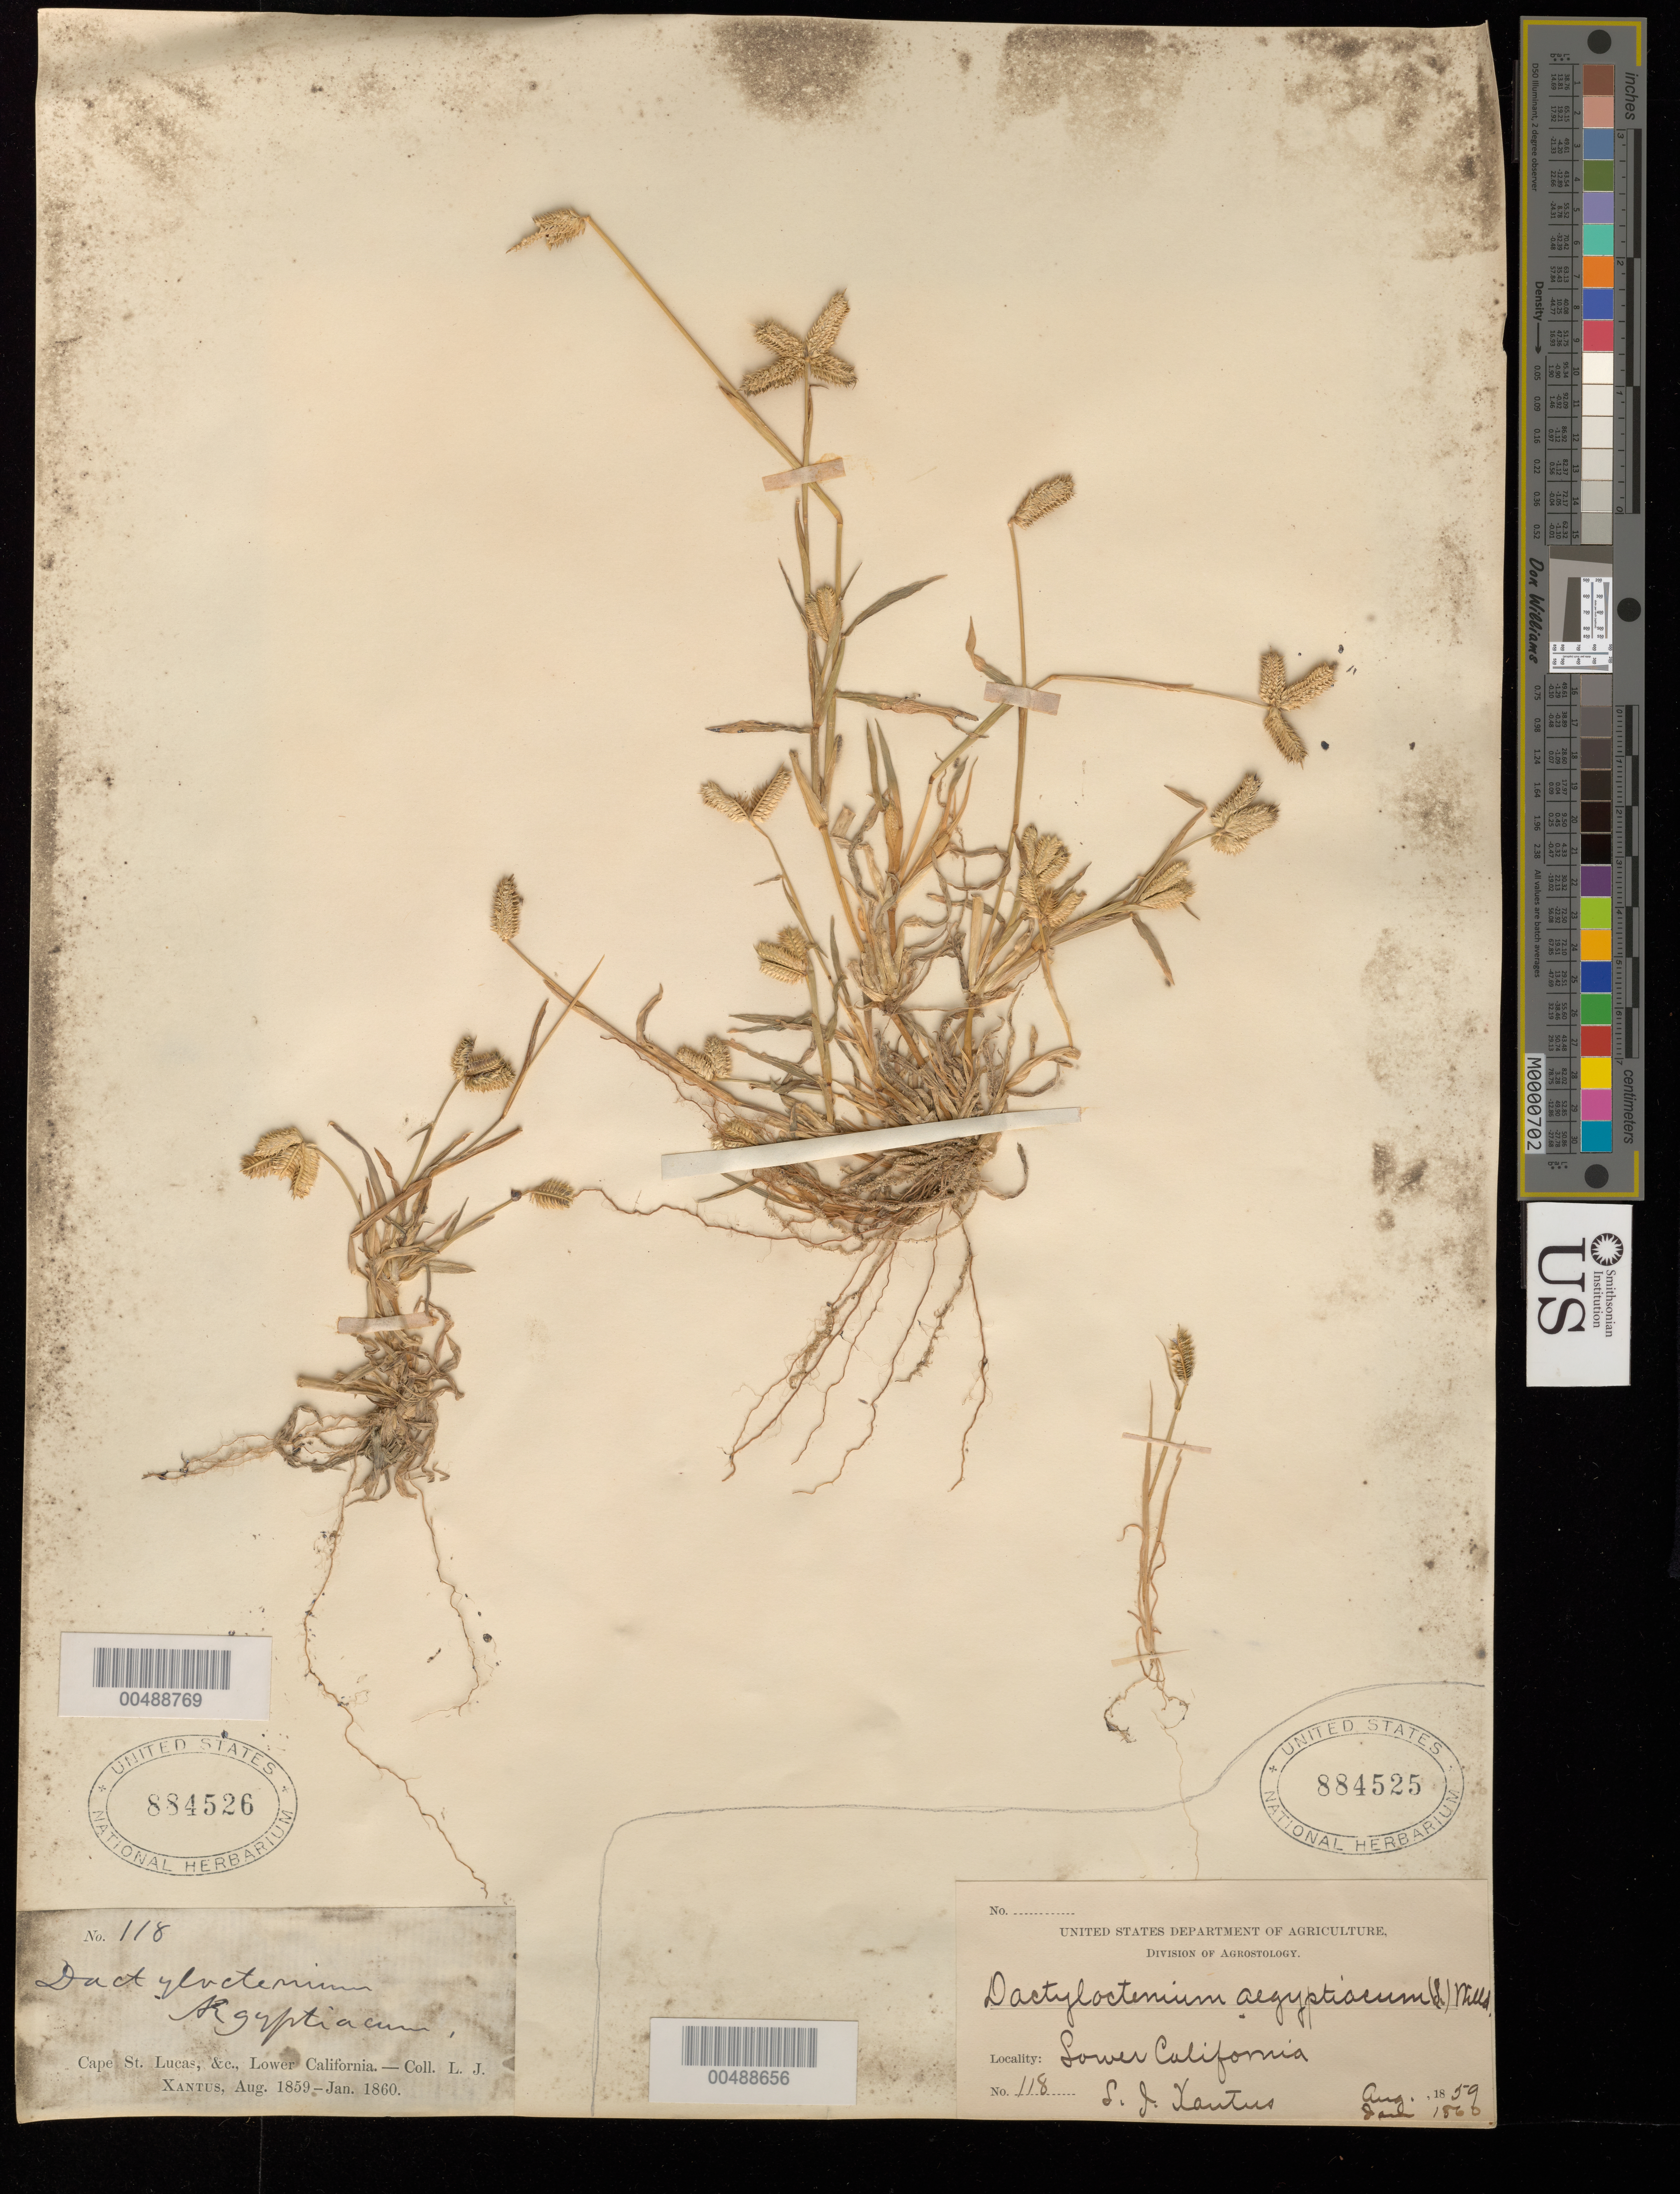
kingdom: Plantae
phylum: Tracheophyta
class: Liliopsida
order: Poales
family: Poaceae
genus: Dactyloctenium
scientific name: Dactyloctenium aegyptium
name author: (L.) Willd.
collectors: S. Xantus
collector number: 118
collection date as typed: Aug 1959 to Jan 1960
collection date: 1959-08/1960-01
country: Mexico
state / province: Baja California Norte / Baja California Sur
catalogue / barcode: US 884525